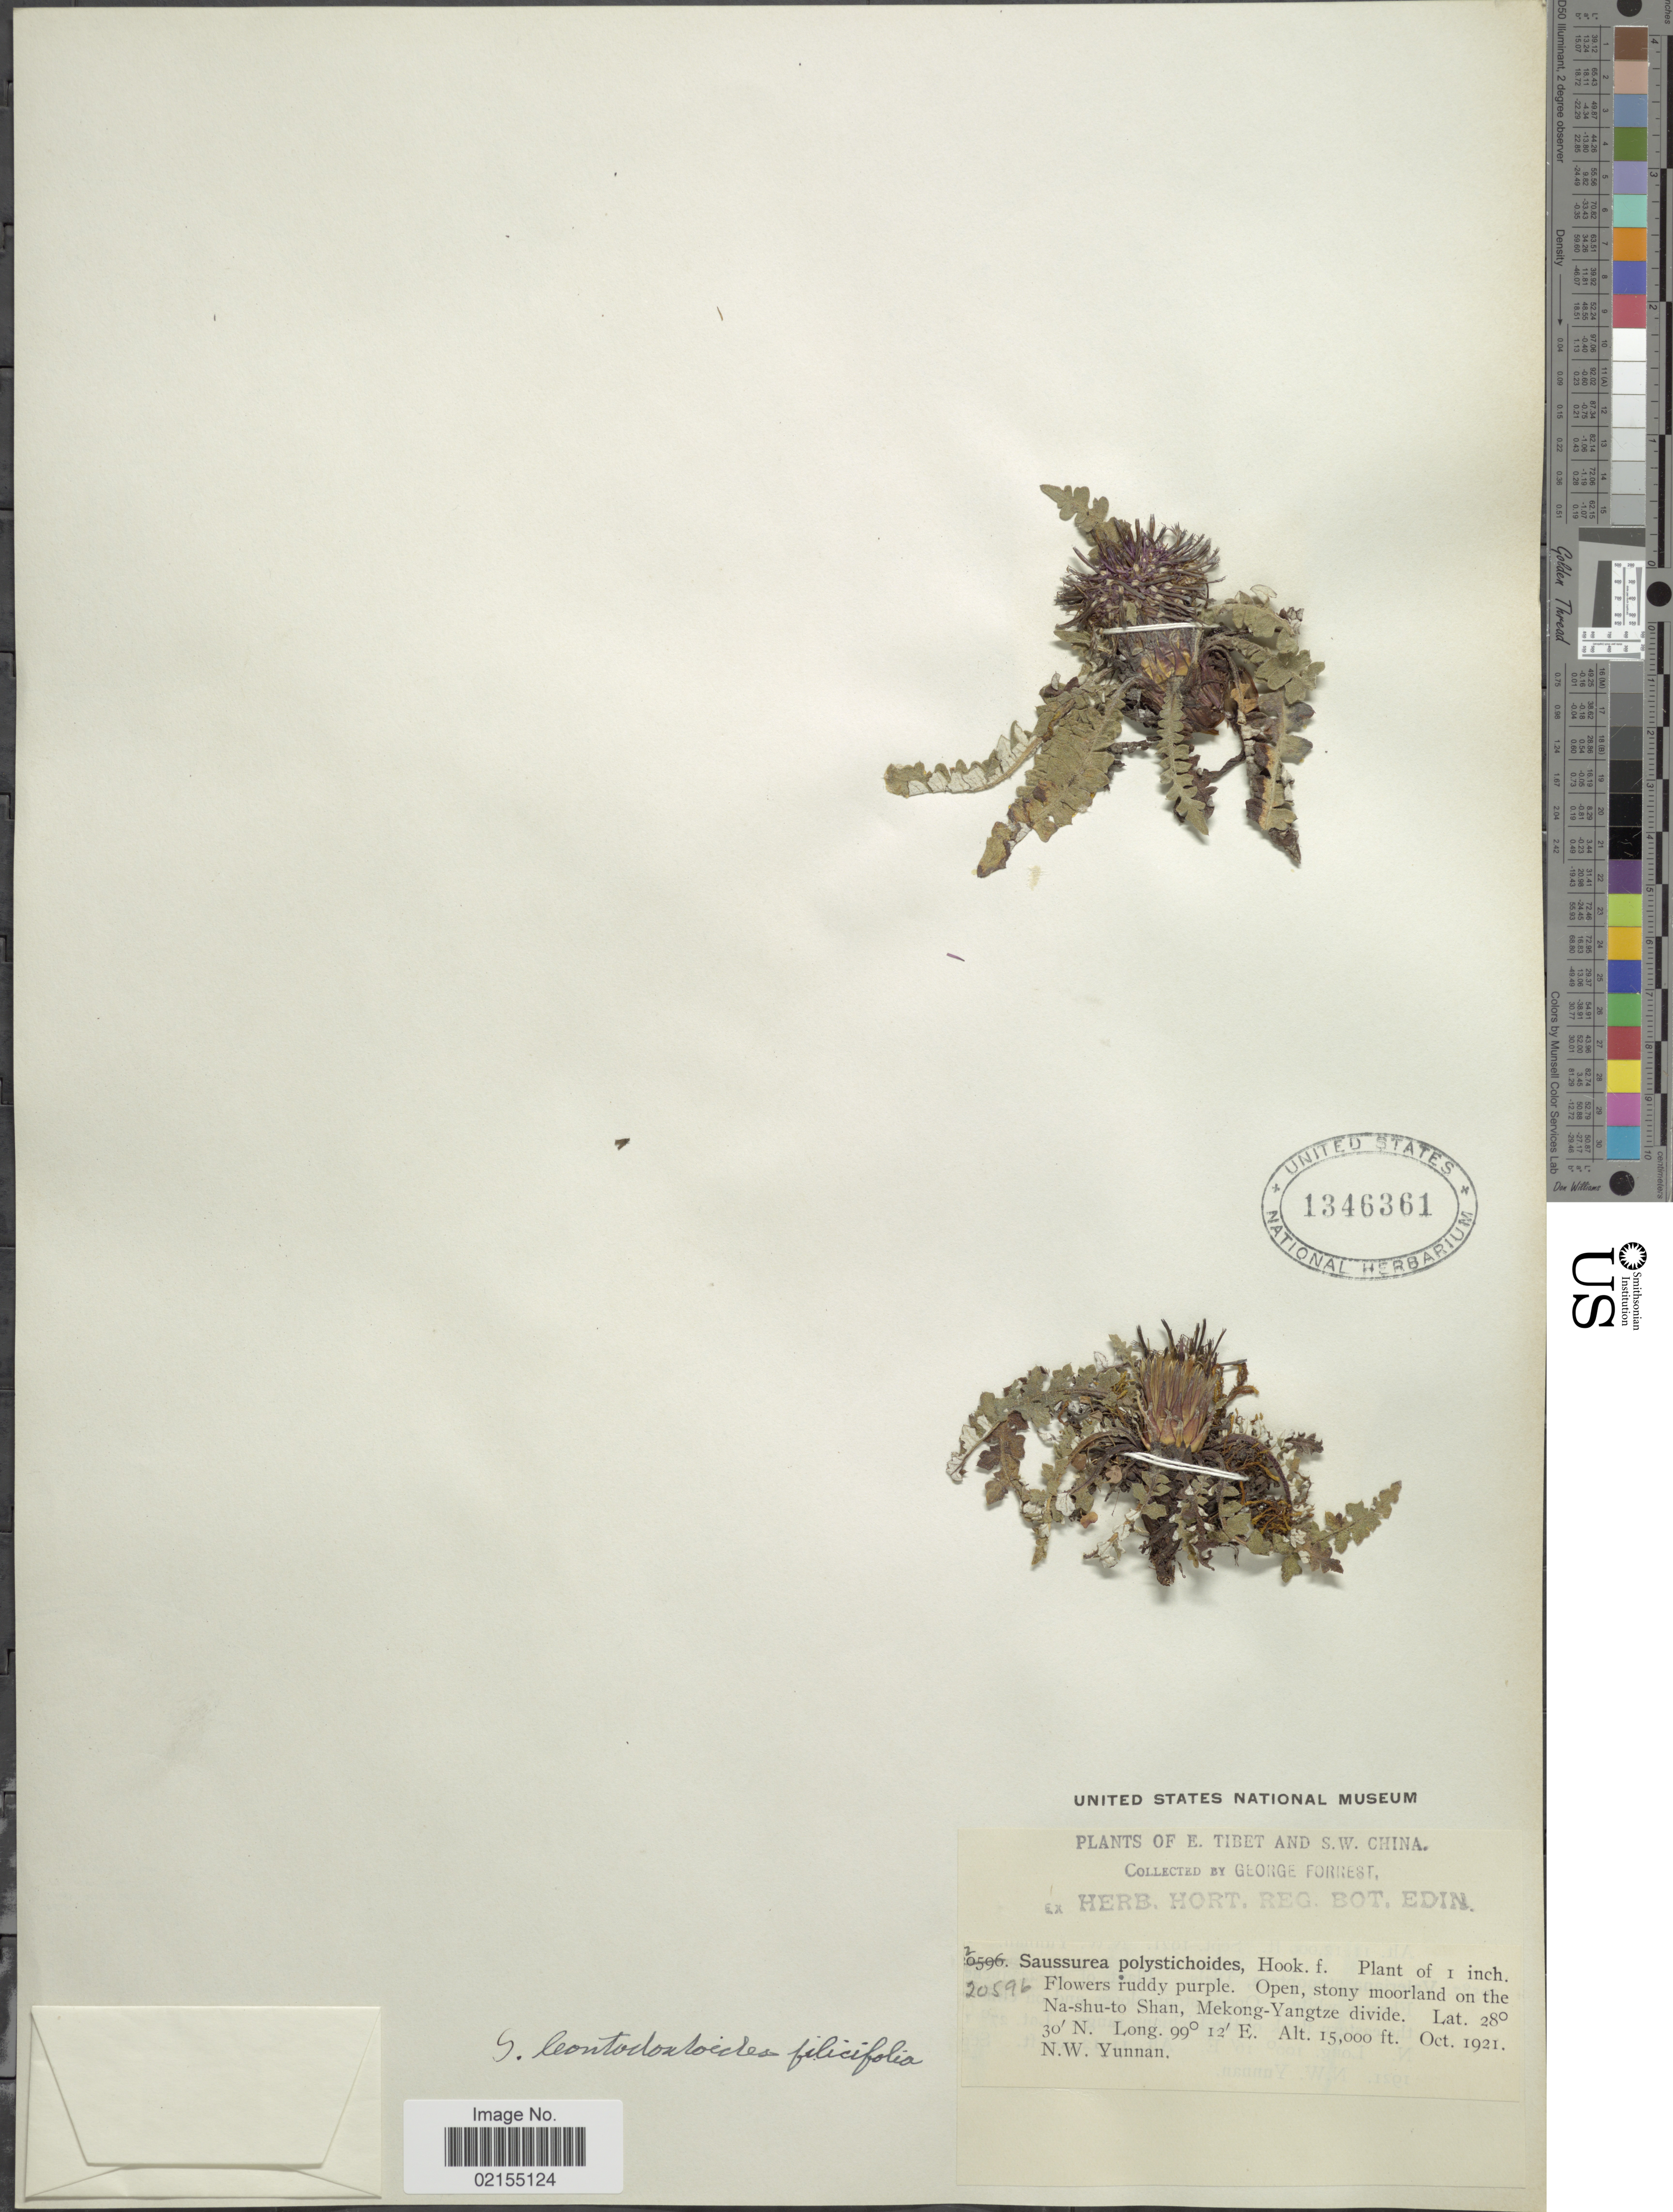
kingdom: Plantae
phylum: Tracheophyta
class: Magnoliopsida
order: Asterales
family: Asteraceae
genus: Saussurea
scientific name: Saussurea leontodontoides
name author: (DC.) Sch. Bip.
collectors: G. Forrest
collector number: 20596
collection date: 1921-10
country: China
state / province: Yunnan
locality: Open, stony moorland on the Na-shu-to Shan, Mekong-Yangtze divide, N. W. Yunnan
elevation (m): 4572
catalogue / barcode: US 134636